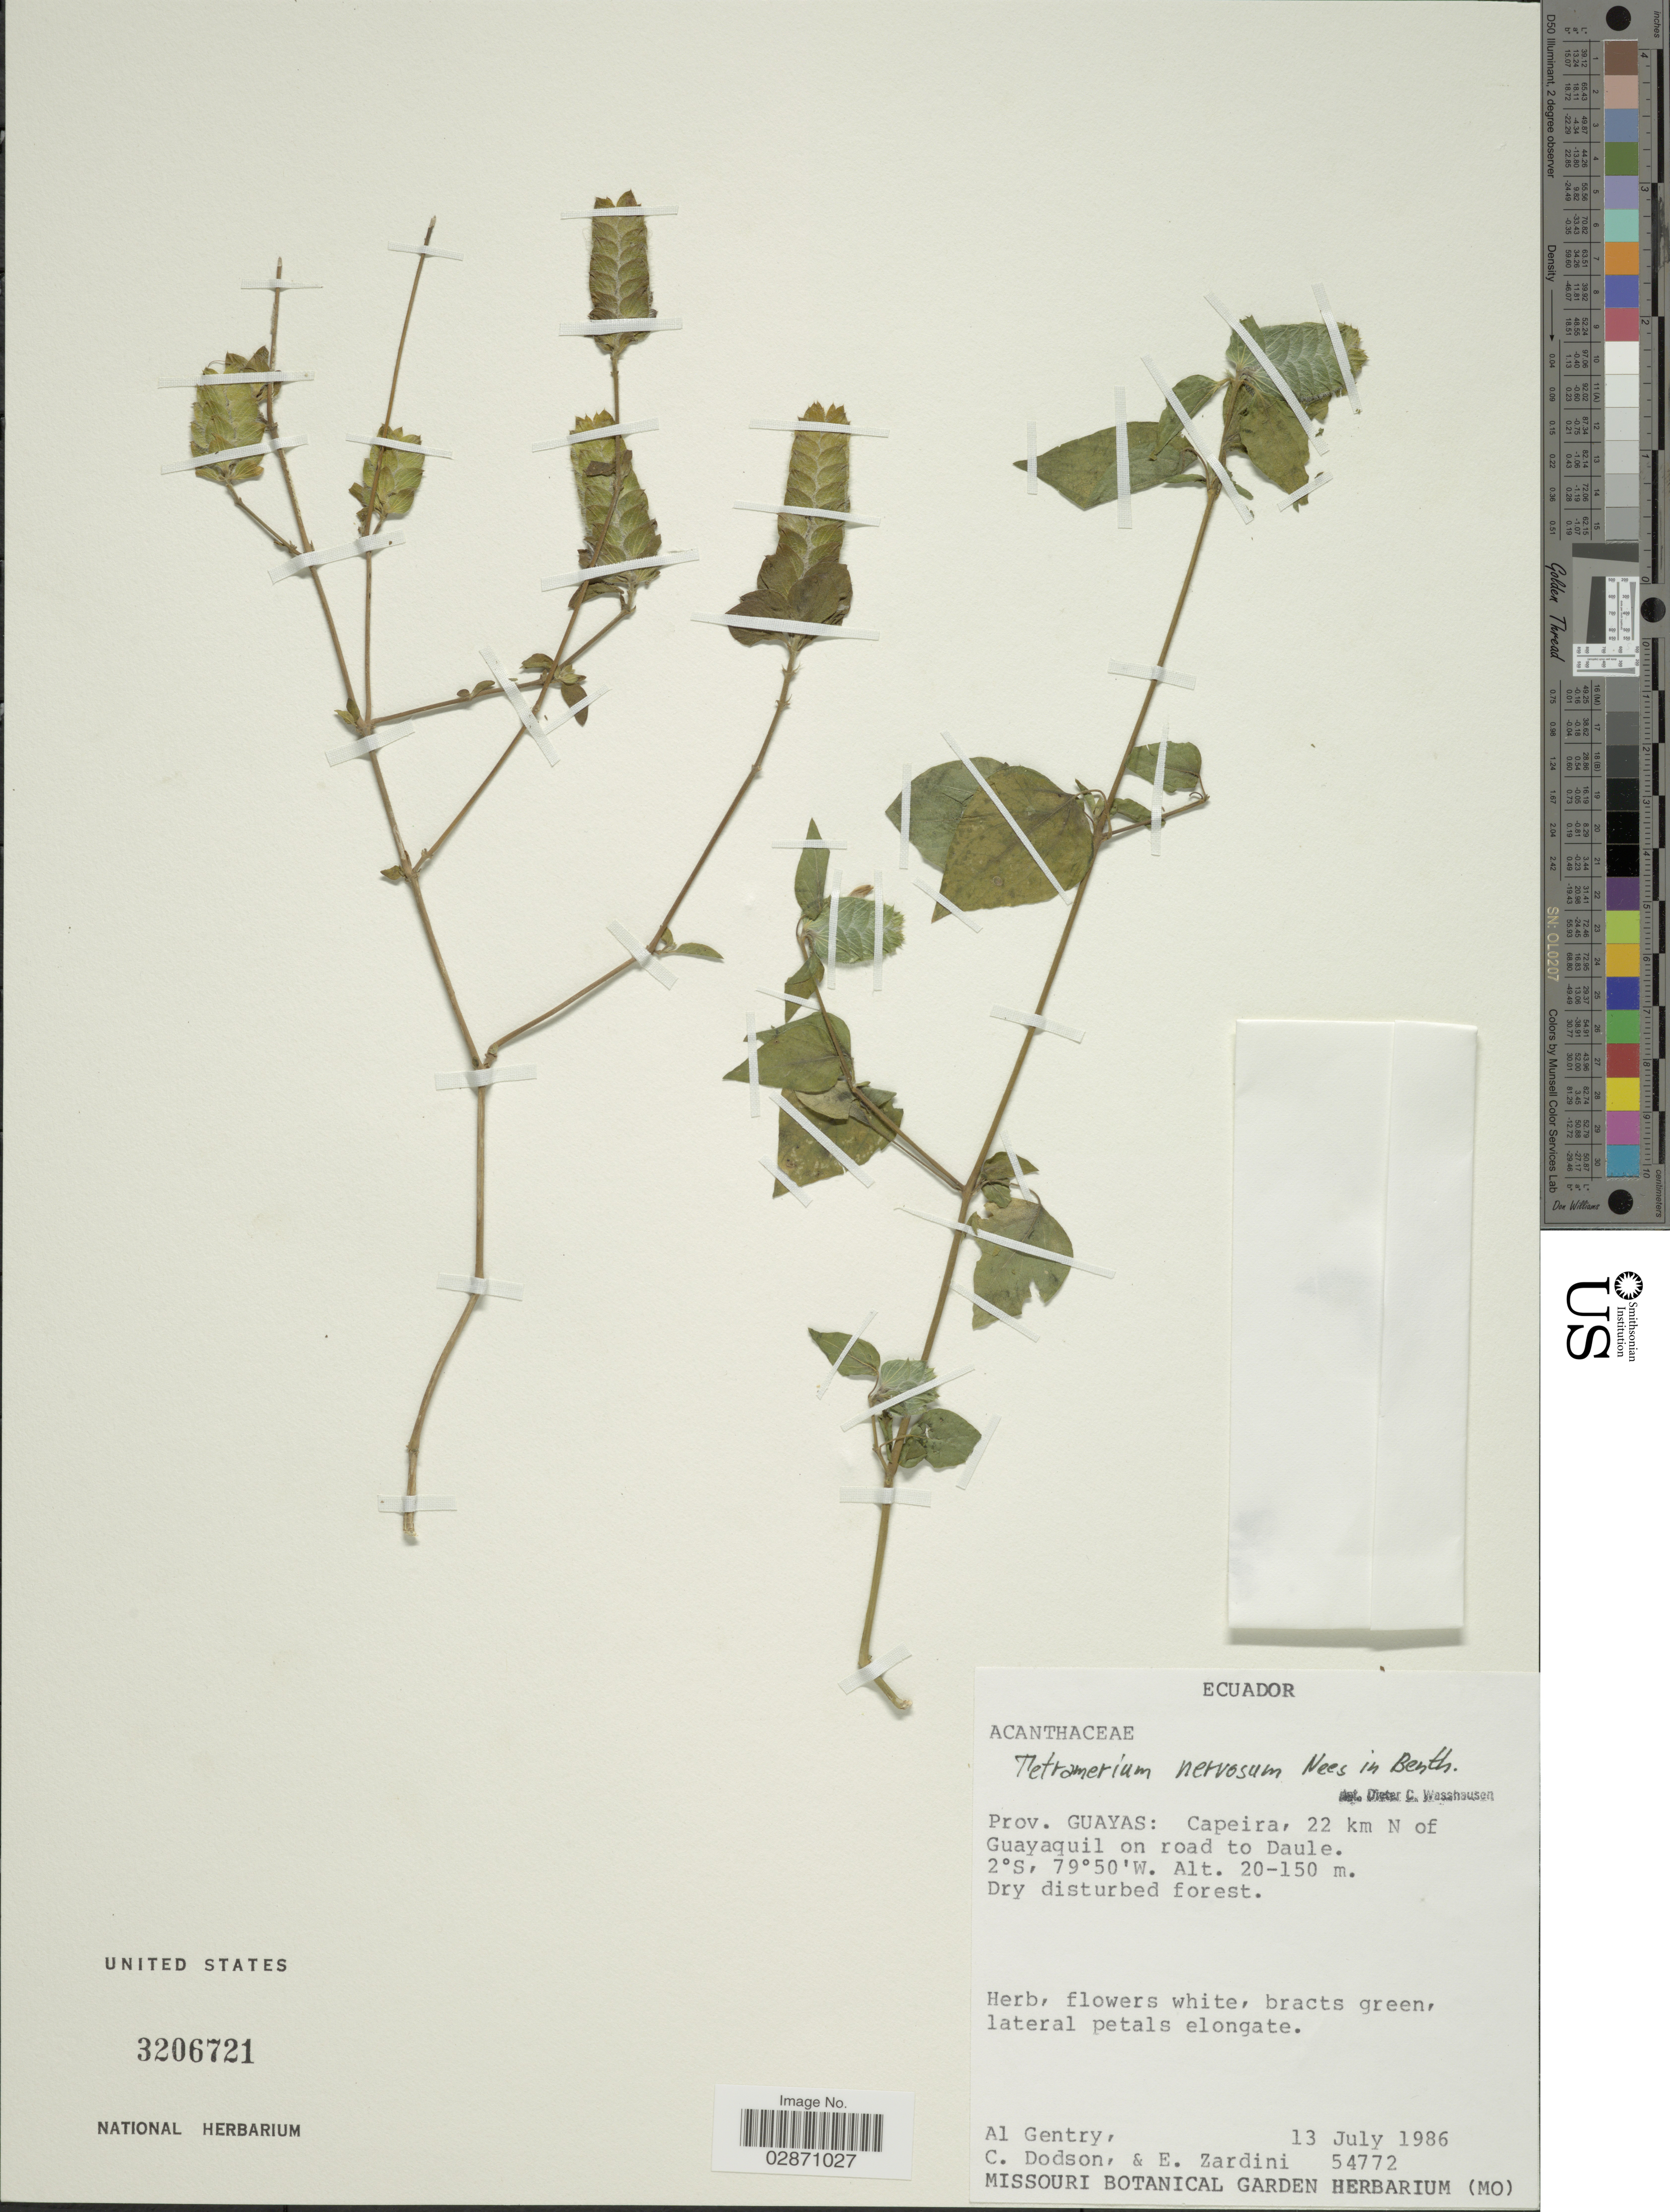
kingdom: Plantae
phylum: Tracheophyta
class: Magnoliopsida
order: Lamiales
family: Acanthaceae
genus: Tetramerium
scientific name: Tetramerium nervosum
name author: Nees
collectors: A. H. Gentry, C. Dodson & E. Zardini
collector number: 54772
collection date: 1986-07-13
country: Ecuador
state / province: Guayas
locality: Capeira, 22 km N of Guayaquil on road to Daule.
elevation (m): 20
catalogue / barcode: US 3206721